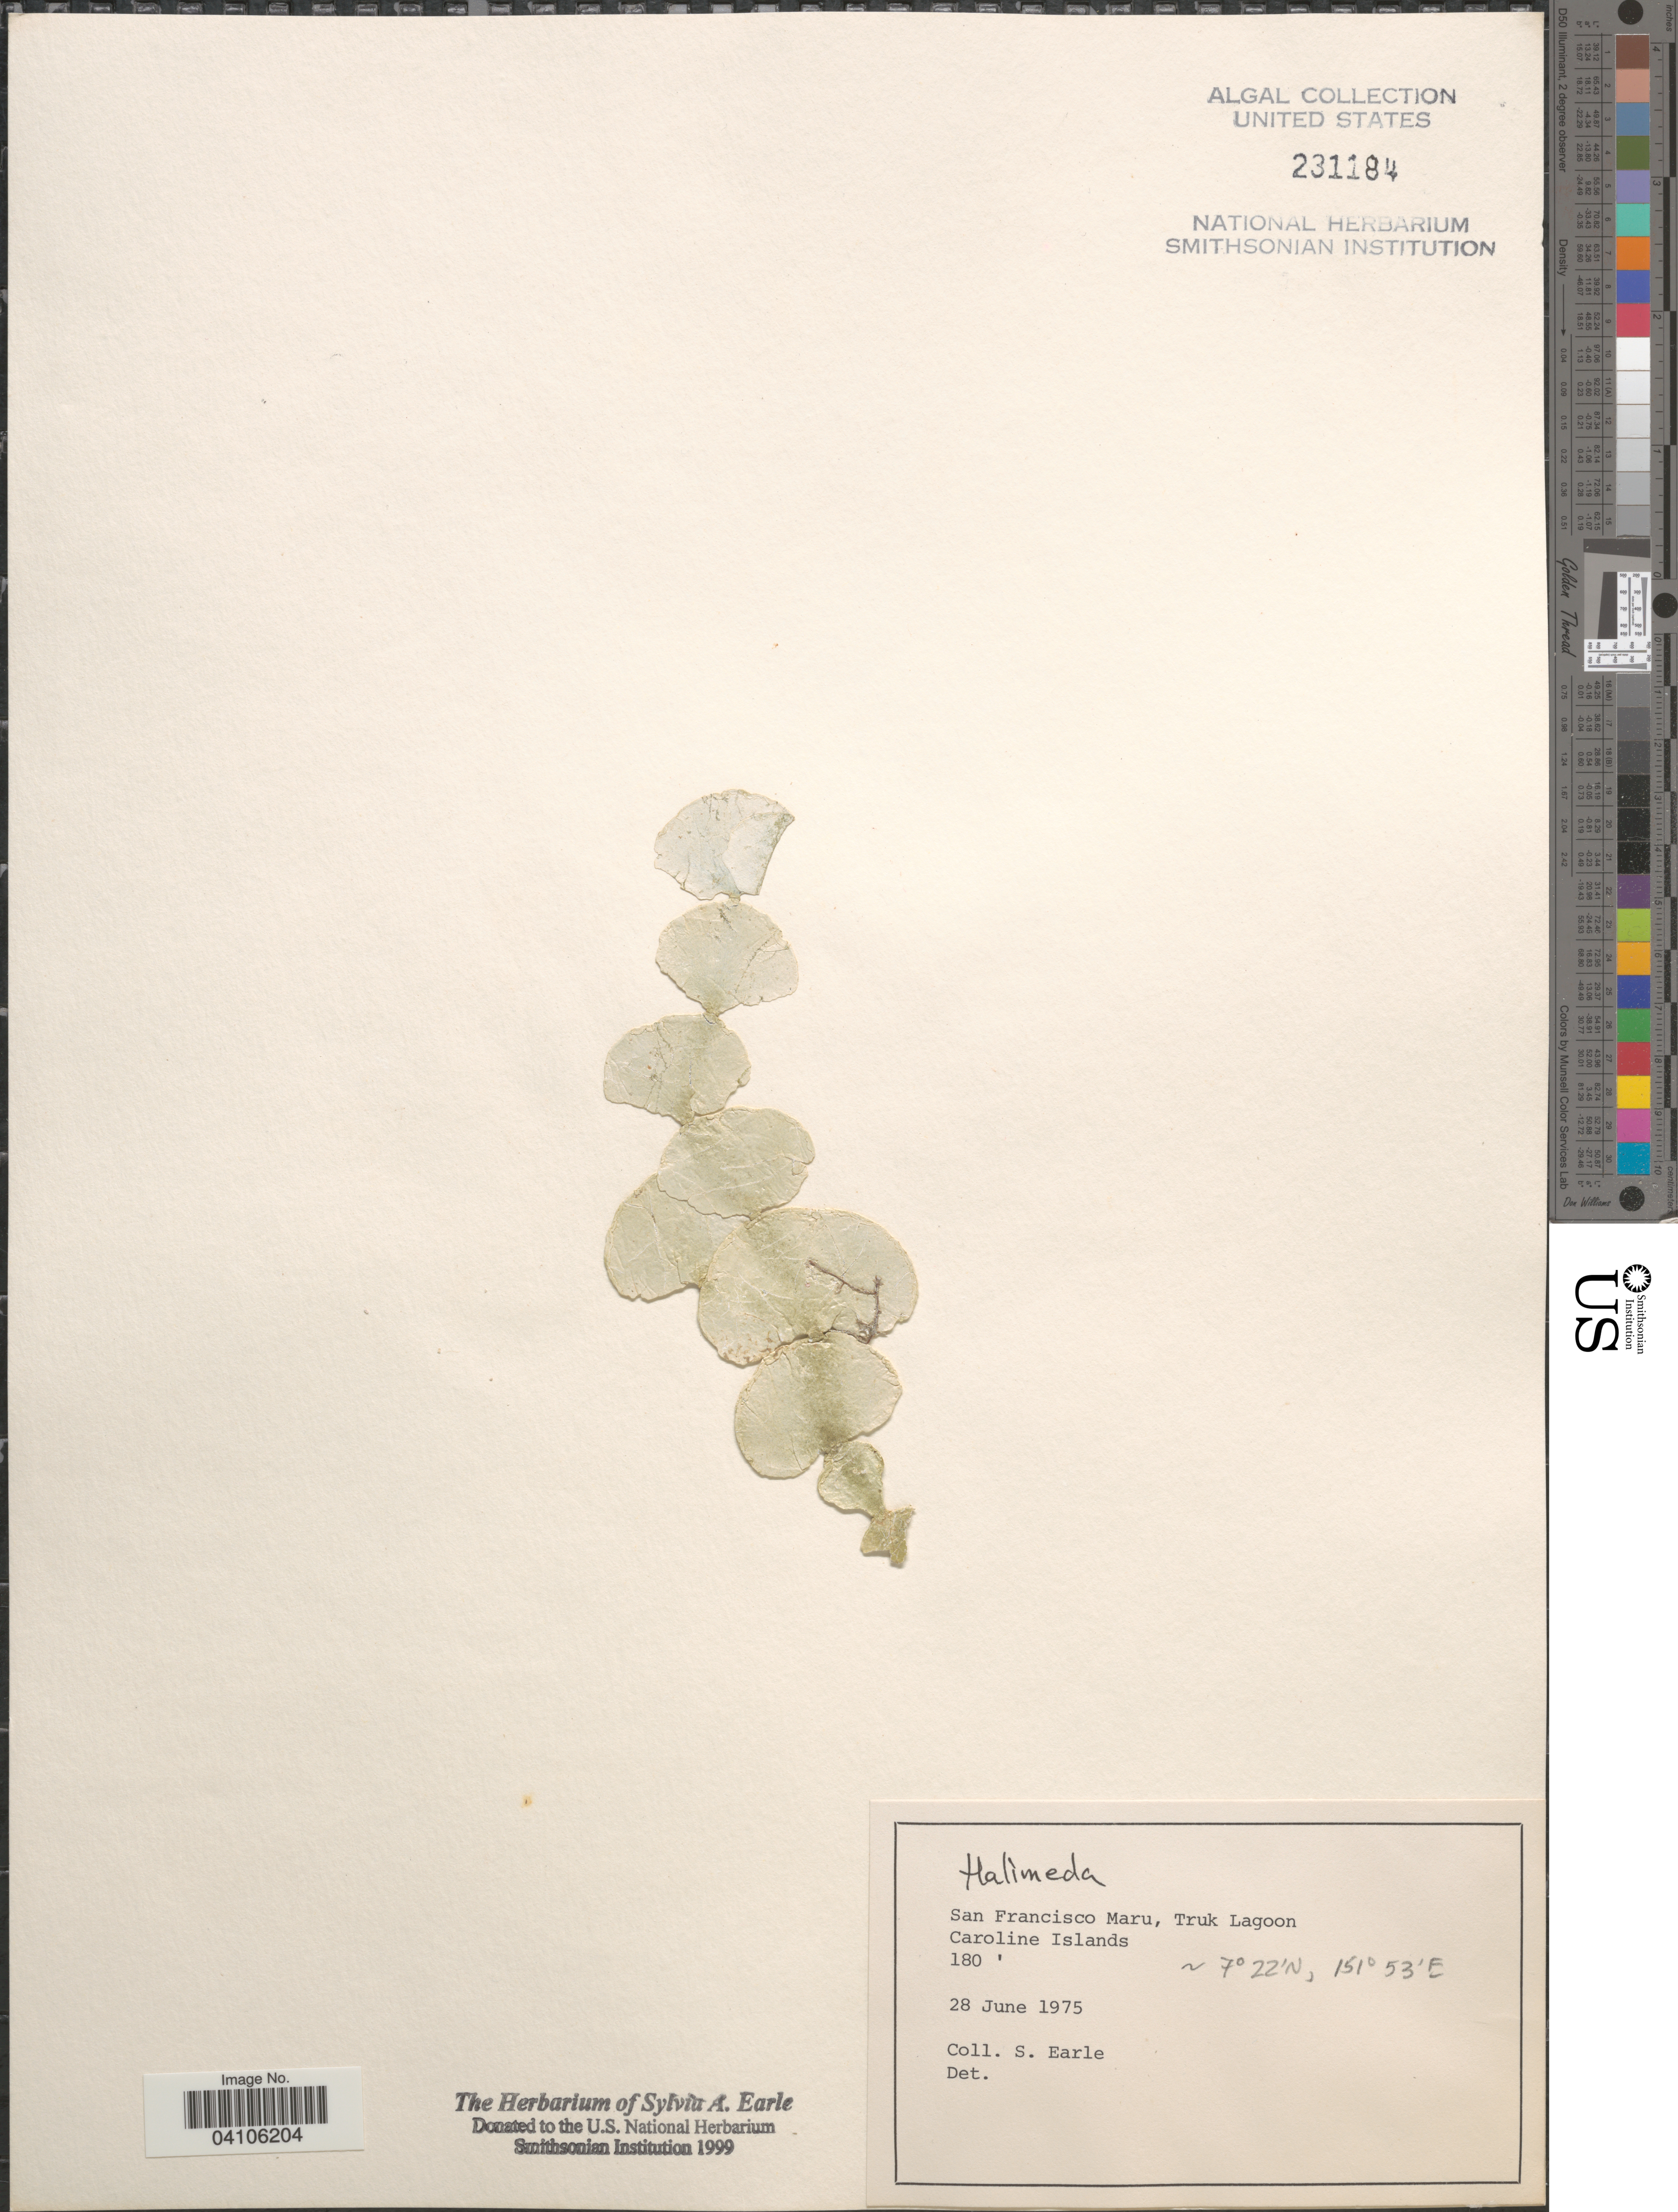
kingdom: Plantae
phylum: Chlorophyta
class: Ulvophyceae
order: Bryopsidales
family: Halimedaceae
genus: Halimeda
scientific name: Halimeda sp.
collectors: S. A. Earle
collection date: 1975-06-28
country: Micronesia, Federated States of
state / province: Truk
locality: San Francisco Maru, Truk Lagoon. Caroline Islands.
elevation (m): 55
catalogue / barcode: US 231184